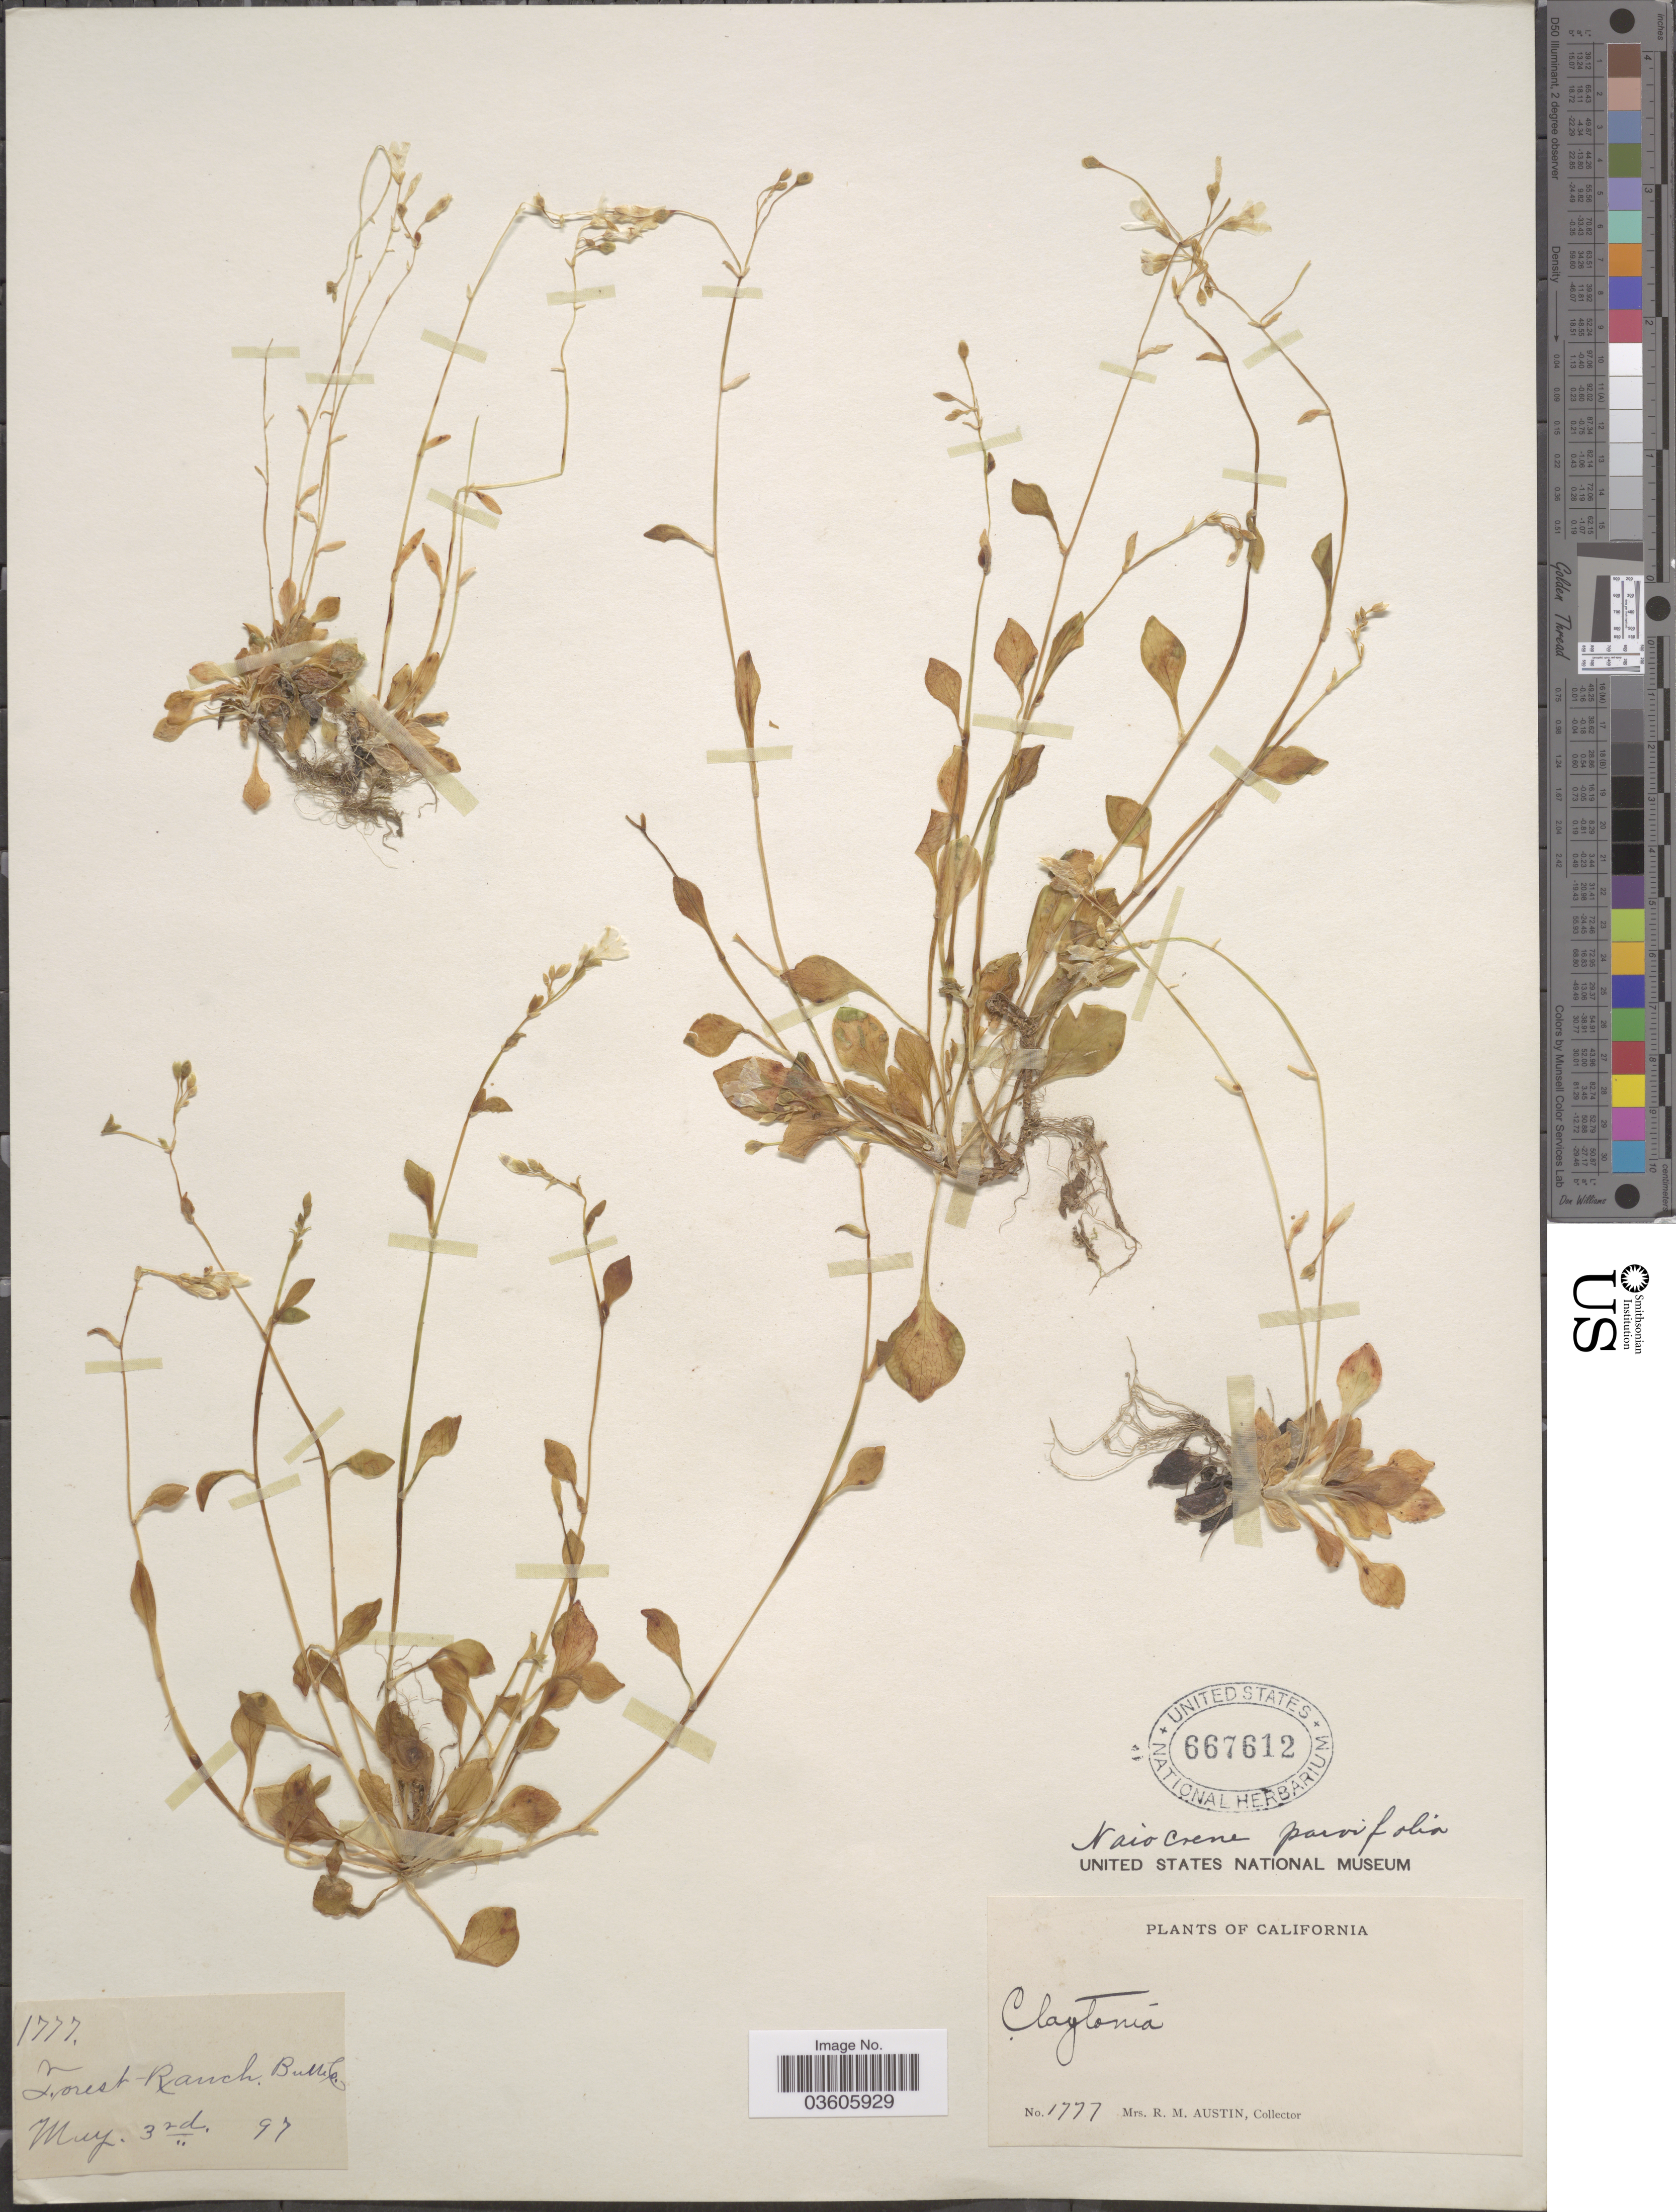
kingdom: Plantae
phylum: Tracheophyta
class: Magnoliopsida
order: Caryophyllales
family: Montiaceae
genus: Montia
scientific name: Montia parvifolia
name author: (Moc. ex DC.) Greene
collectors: R. Austin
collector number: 1777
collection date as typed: Transcribed d/m/y: 3/5/97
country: United States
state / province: California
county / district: Butte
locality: Forest Ranch. Butte Co.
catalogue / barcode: US 667612